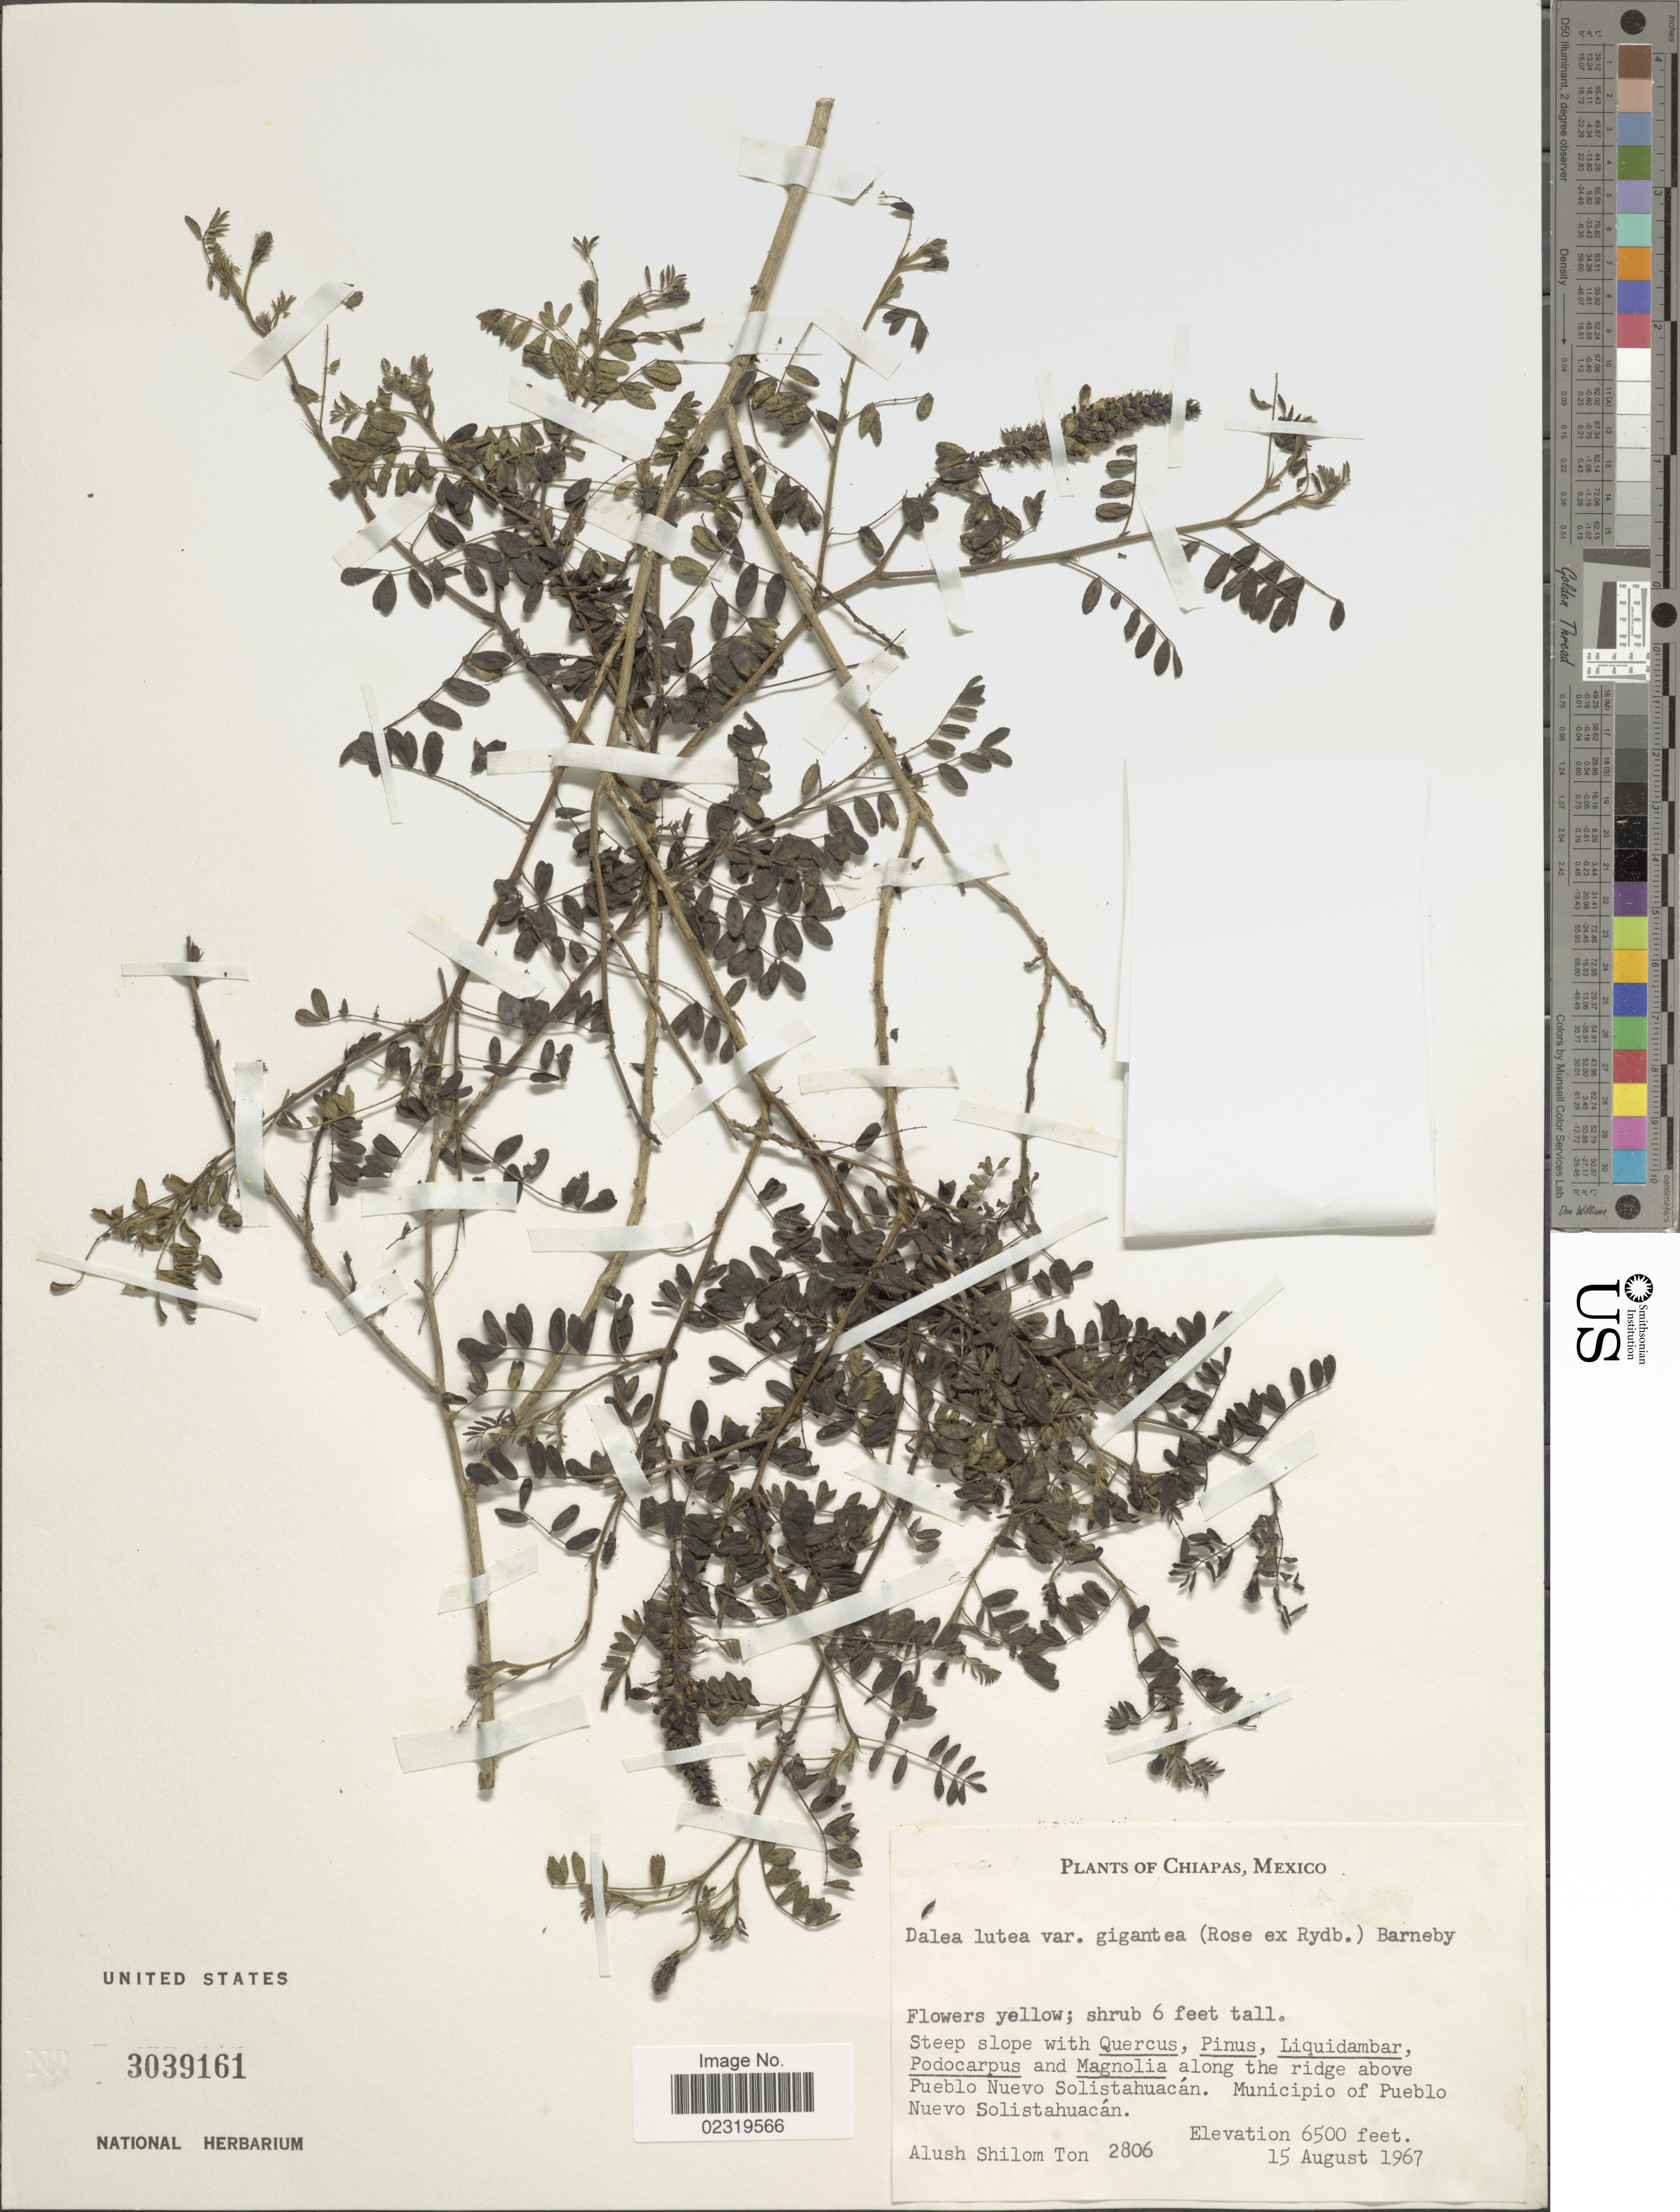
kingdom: Plantae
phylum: Tracheophyta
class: Magnoliopsida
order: Fabales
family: Fabaceae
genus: Dalea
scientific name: Dalea lutea var. gigantea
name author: (Rose) Barneby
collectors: A. M. Ton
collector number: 2806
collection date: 1967-08-15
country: Mexico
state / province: Chiapas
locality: Along the ridge above Pueblo Nuevo Solistahuacán. Municipio of Pueblo Nuevo Solistahuacán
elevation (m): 1981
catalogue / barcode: US 3039161